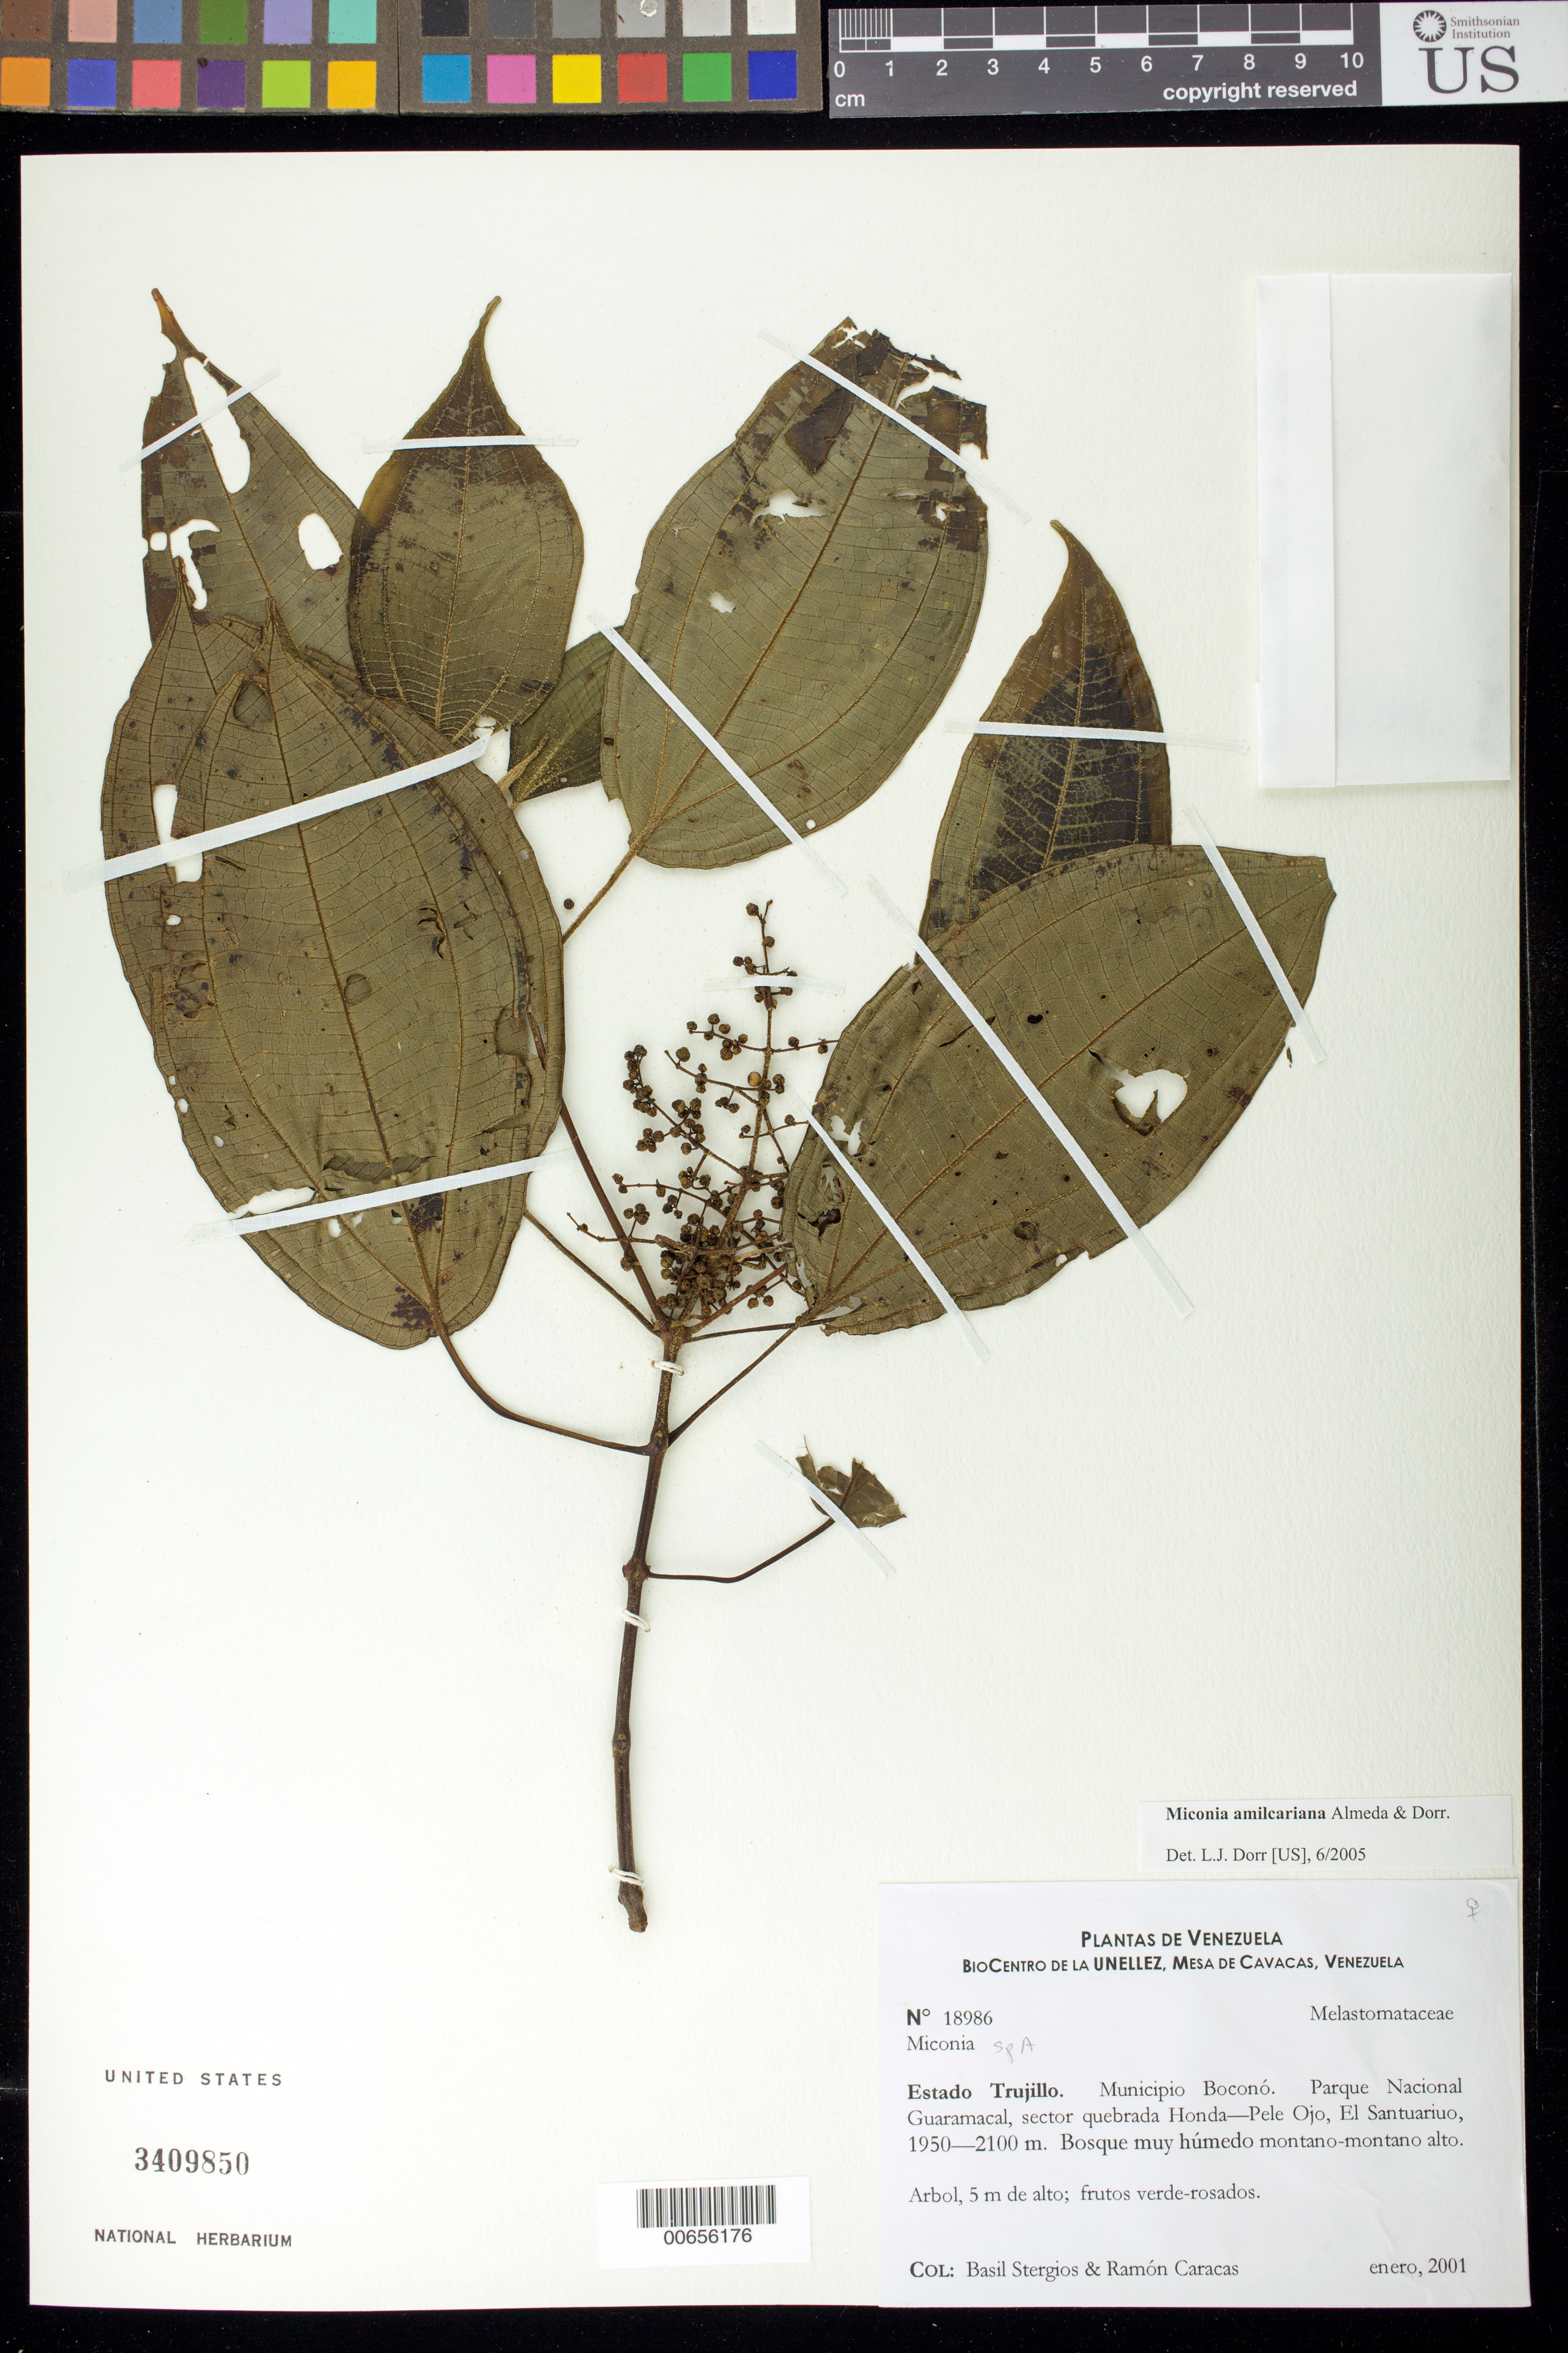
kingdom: Plantae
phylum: Tracheophyta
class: Magnoliopsida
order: Myrtales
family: Melastomataceae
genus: Miconia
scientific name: Miconia sp. a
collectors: B. G. Stergios & R. Caracas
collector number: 18986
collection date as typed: Jan 2001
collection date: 2001-01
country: Venezuela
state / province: Trujillo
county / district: Boconó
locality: Parque Nacional Guaramacal, sector quebrada Honda-Pele Ojo, El Santuario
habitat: Bosque muy húmedo montano-montano alto.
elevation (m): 1950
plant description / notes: PORT, US, VEN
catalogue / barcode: US 3409850